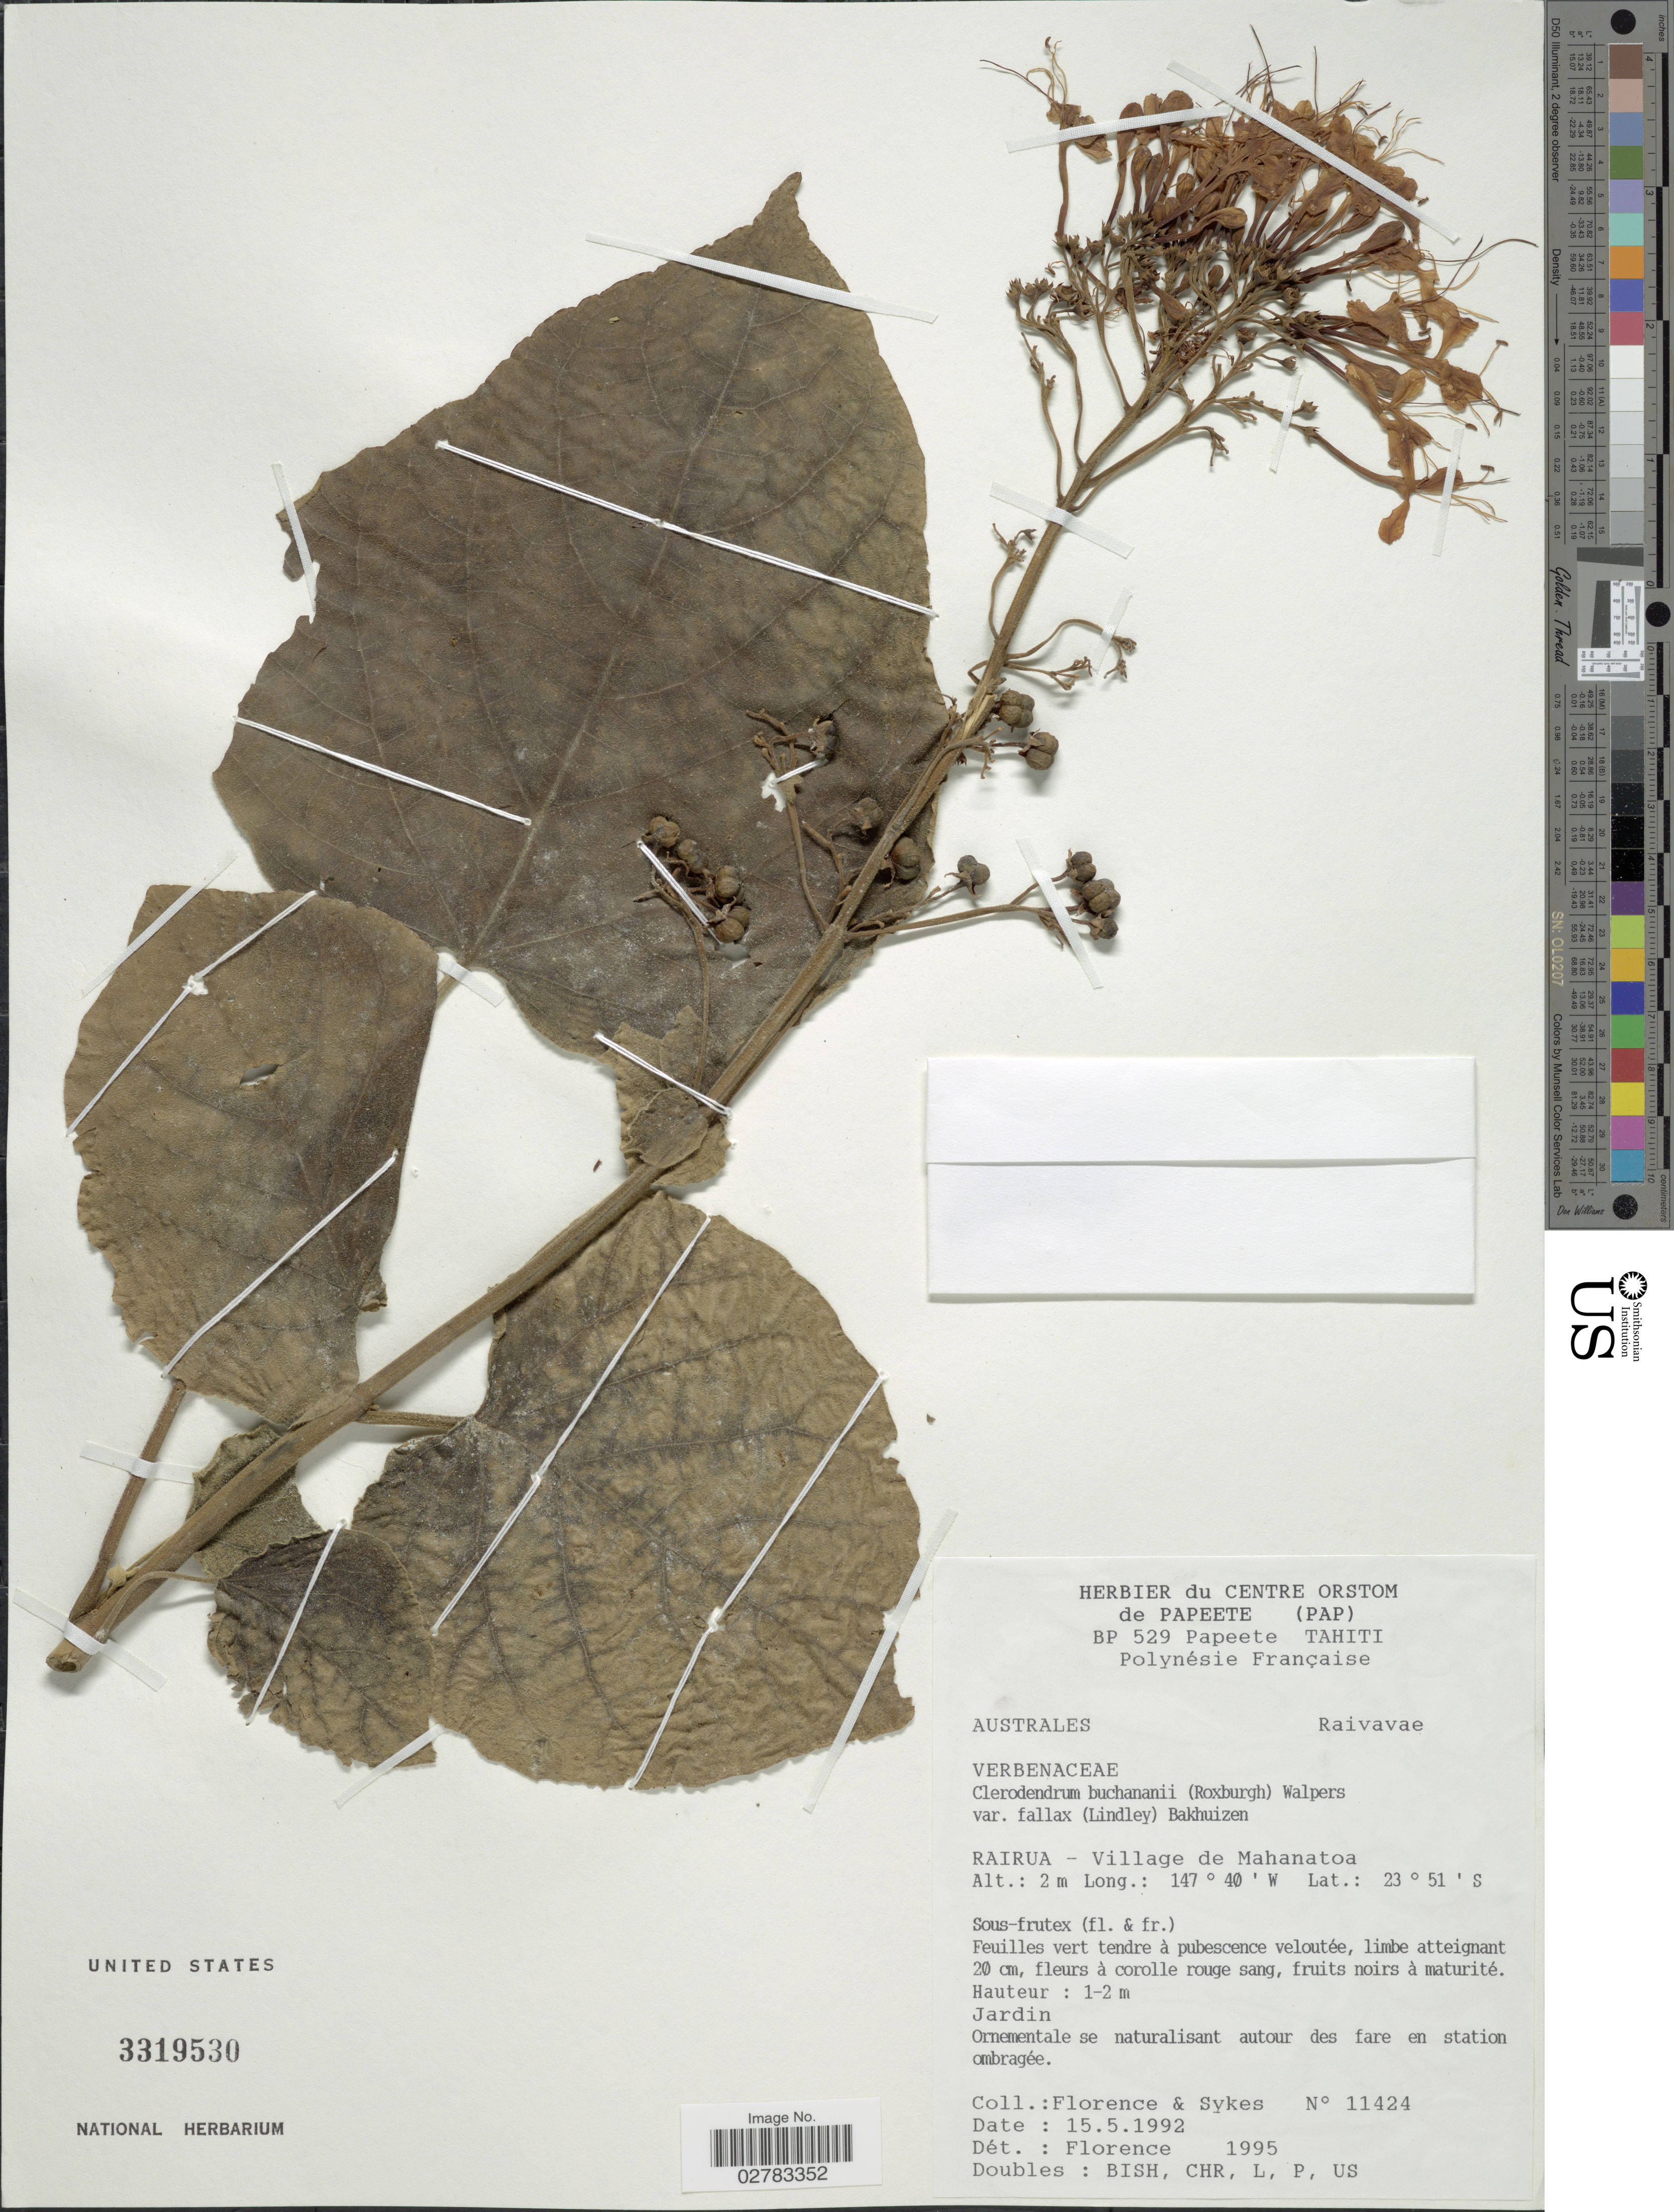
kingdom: Plantae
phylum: Tracheophyta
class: Magnoliopsida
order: Lamiales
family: Lamiaceae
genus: Clerodendrum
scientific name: Clerodendrum speciosissimum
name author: Drapiez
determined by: Wagner, W. L., (BOT), Smithsonian Institution - National Museum of Natural History (UNITED STATES)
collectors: -. Florence & Sykes, --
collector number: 11424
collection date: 1992-05-15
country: French Polynesia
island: Raivavae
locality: Australes, Raivavae, Rairua - Village de Mahanatoa.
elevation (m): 2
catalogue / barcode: US 3319530